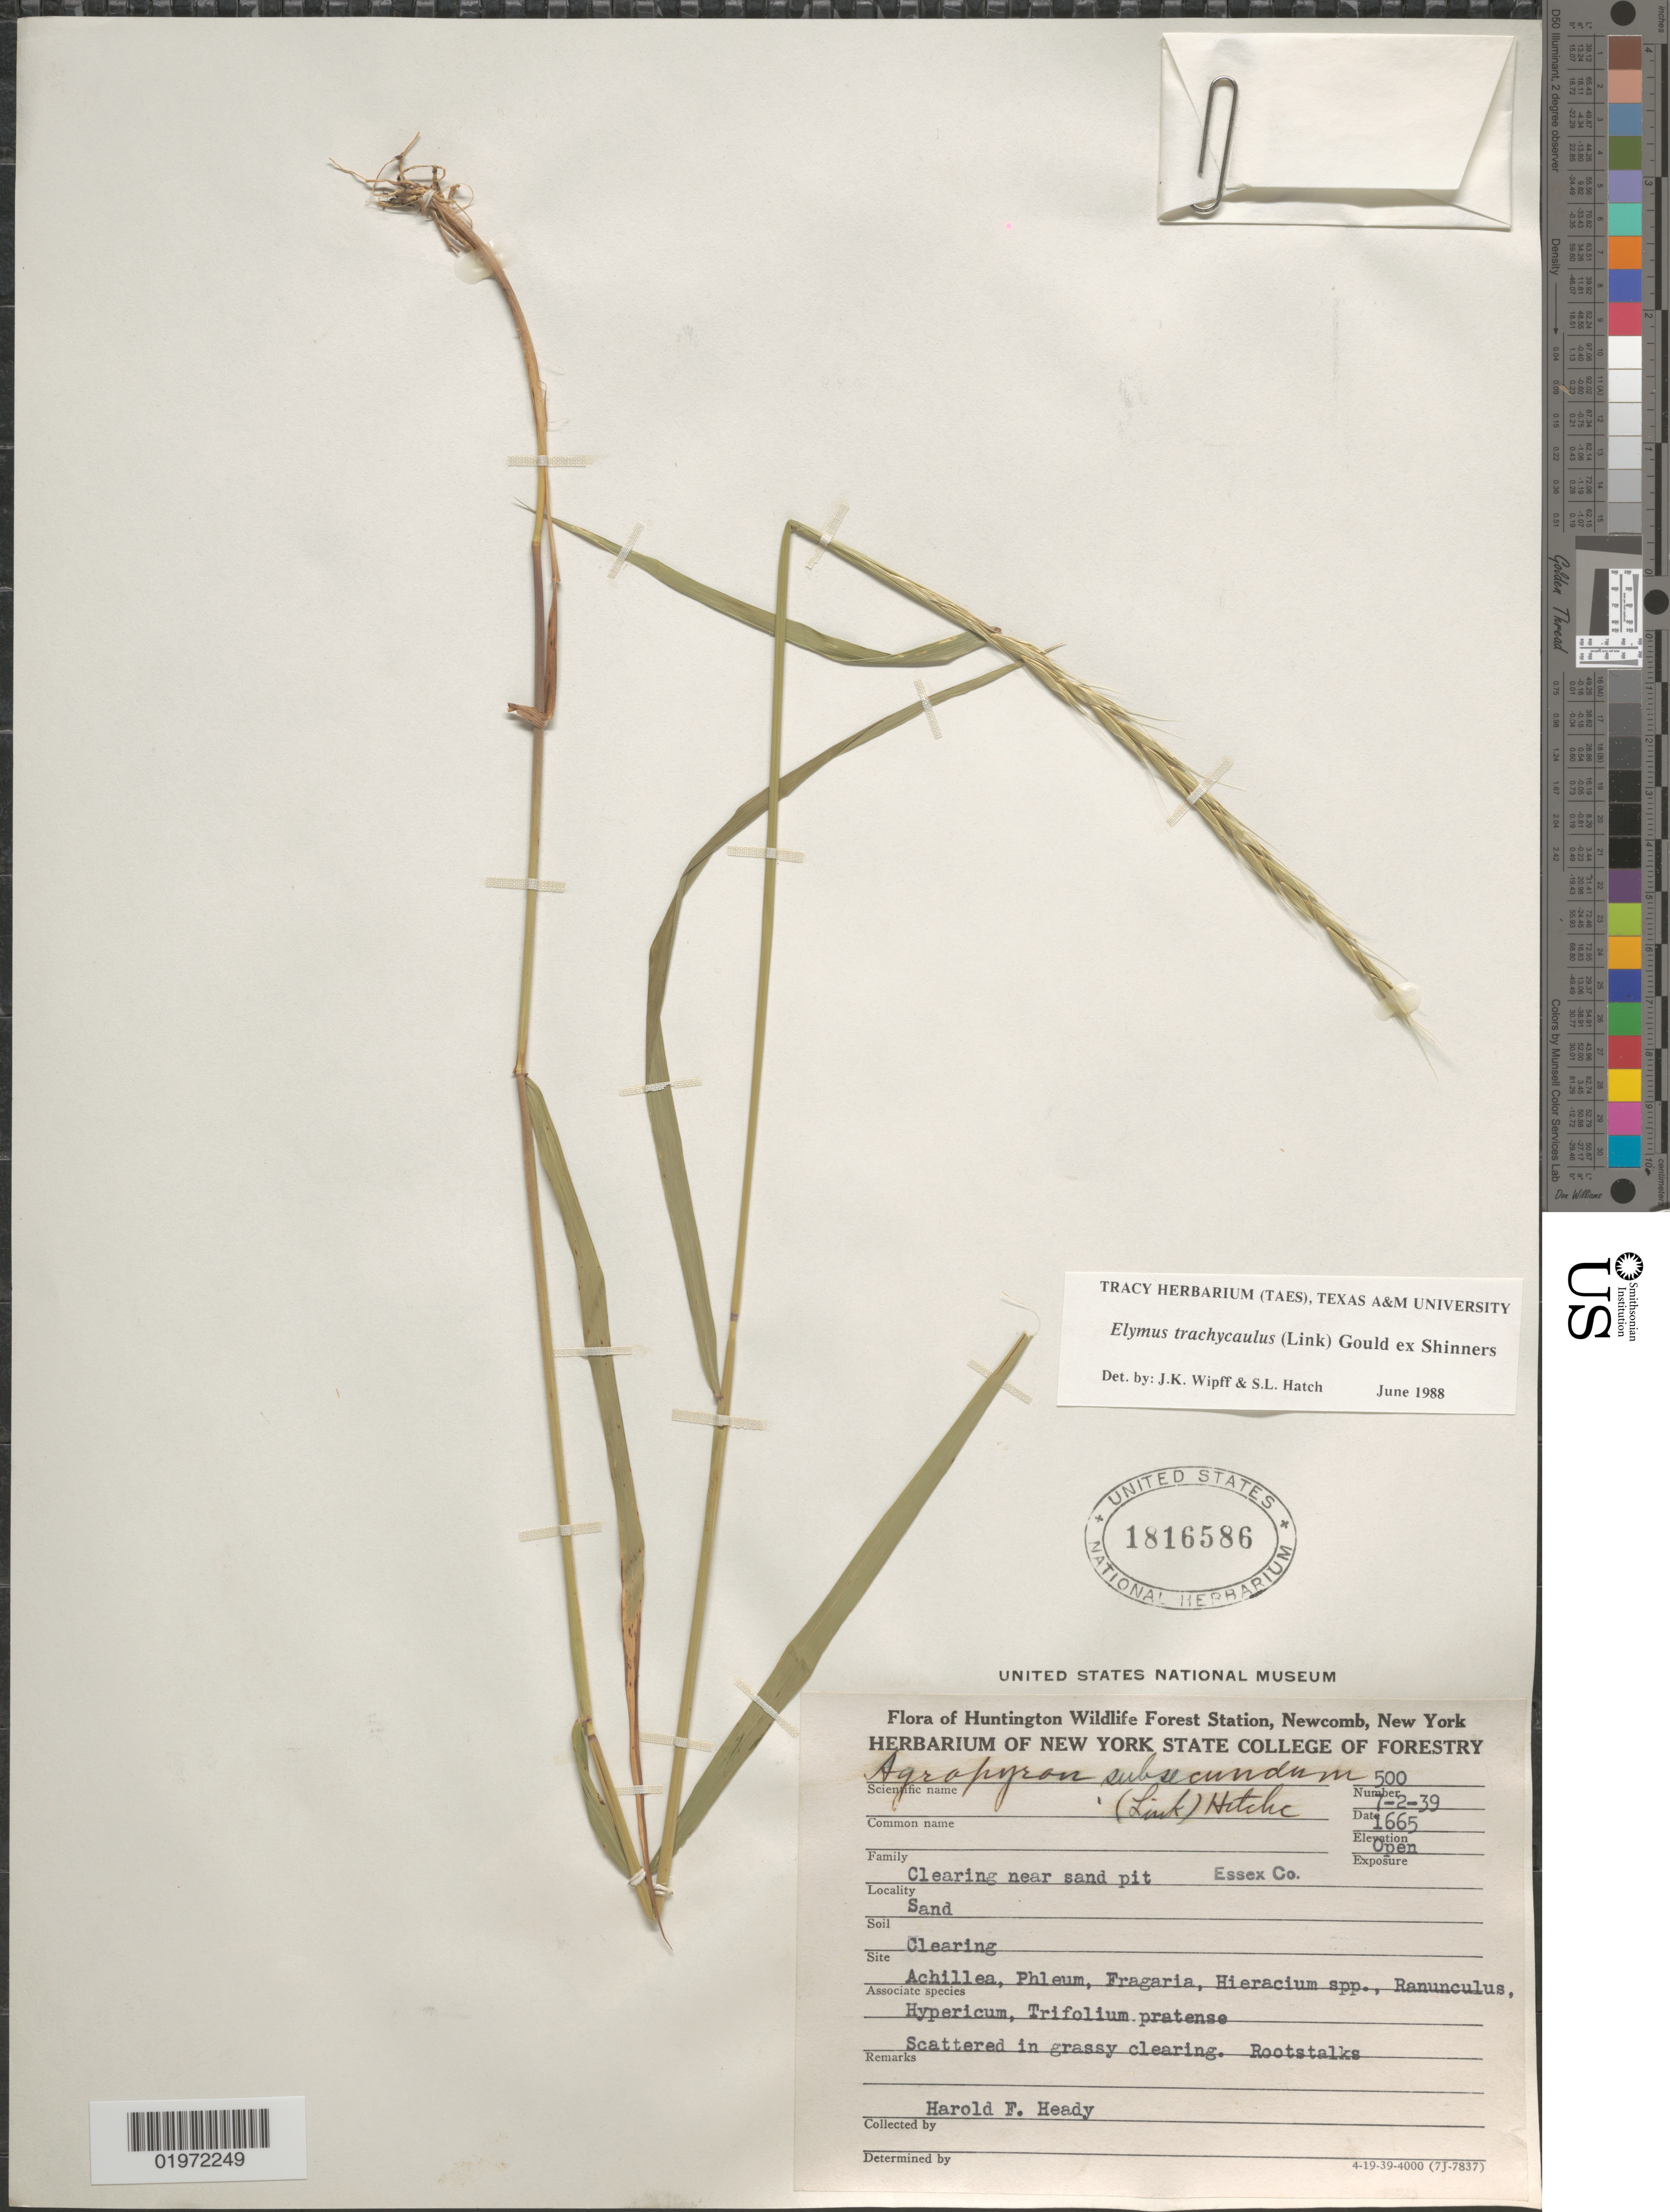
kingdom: Plantae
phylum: Tracheophyta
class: Liliopsida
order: Poales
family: Poaceae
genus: Elymus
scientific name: Elymus trachycaulus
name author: (Link) Gould ex Shinners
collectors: H. Heady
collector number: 500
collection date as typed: Transcribed d/m/y: 2/7/39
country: United States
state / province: New York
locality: Huntington Wildlife Forest Station, Newcomb. Clearing near sand pit. Essex Co.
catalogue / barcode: US 1816586